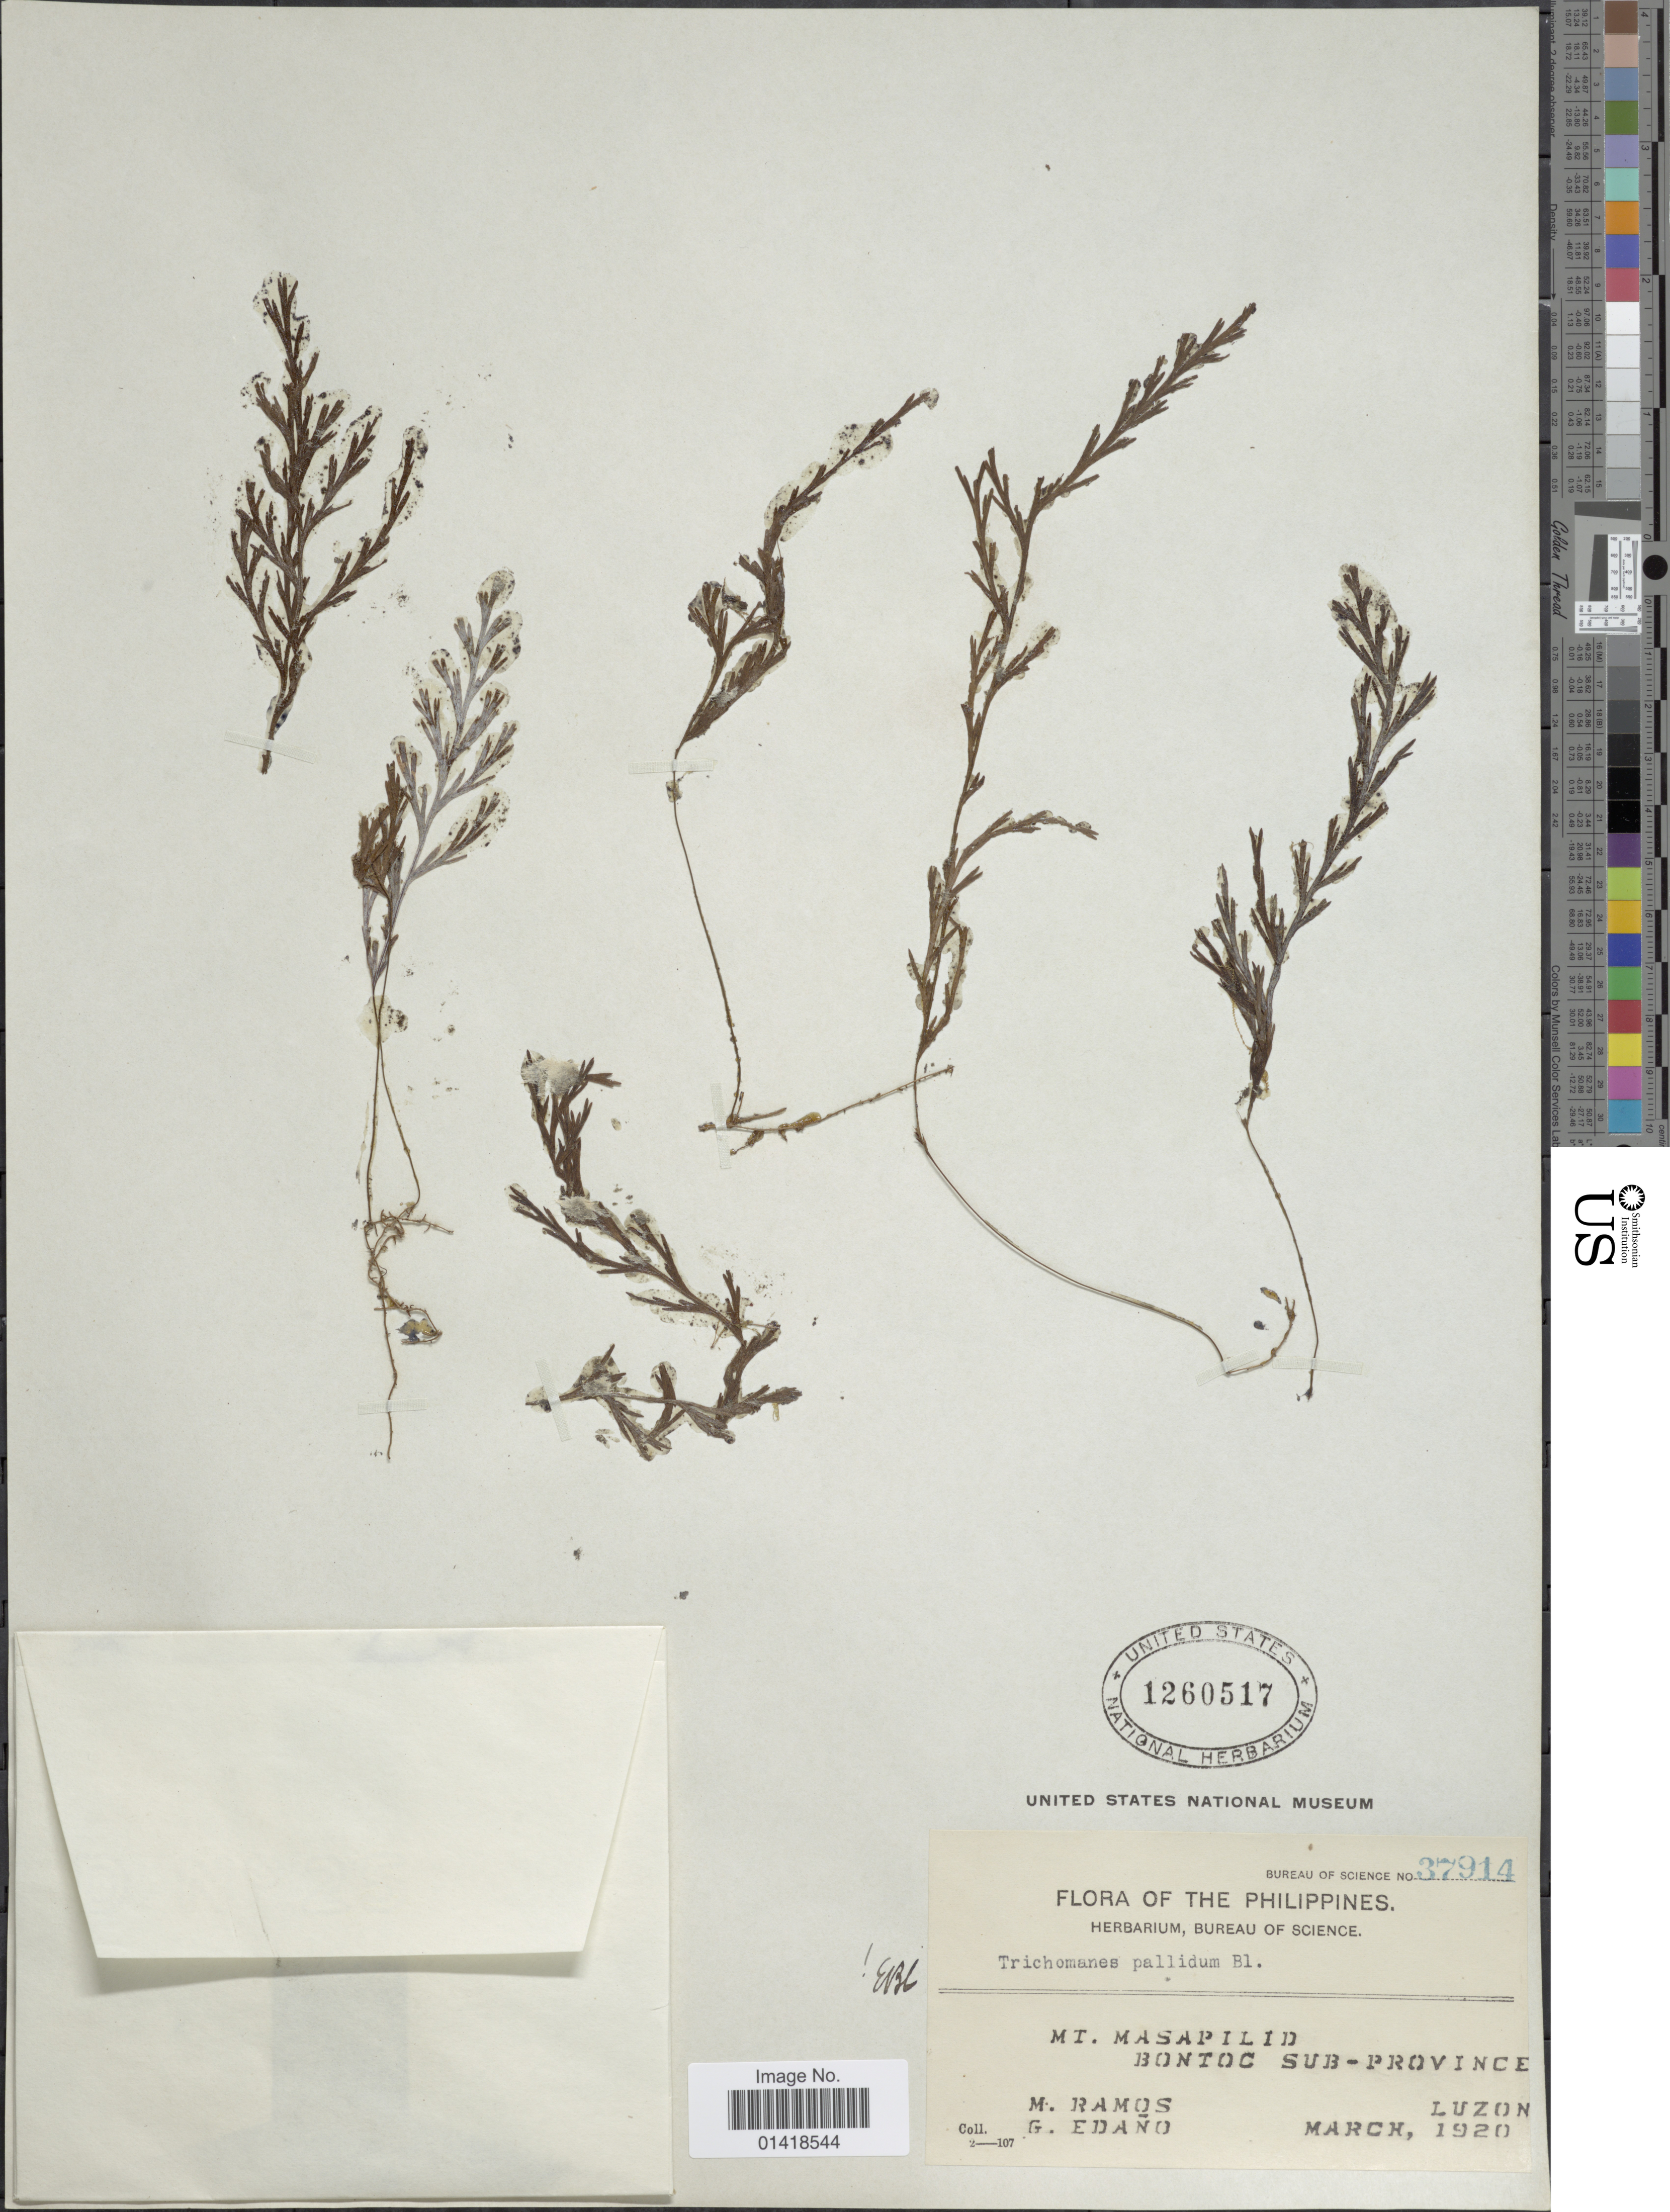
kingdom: Plantae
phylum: Tracheophyta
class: Polypodiopsida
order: Hymenophyllales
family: Hymenophyllaceae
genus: Hymenophyllum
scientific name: Hymenophyllum pallidum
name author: (Blume) Ebihara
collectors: M. Ramos & G. Edaño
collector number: Bureau of Science 37914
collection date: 1920-03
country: Philippines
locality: THe Philippines. Mt. Masapilid. Bontoc Sub-province. Luzon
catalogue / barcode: US 1260517